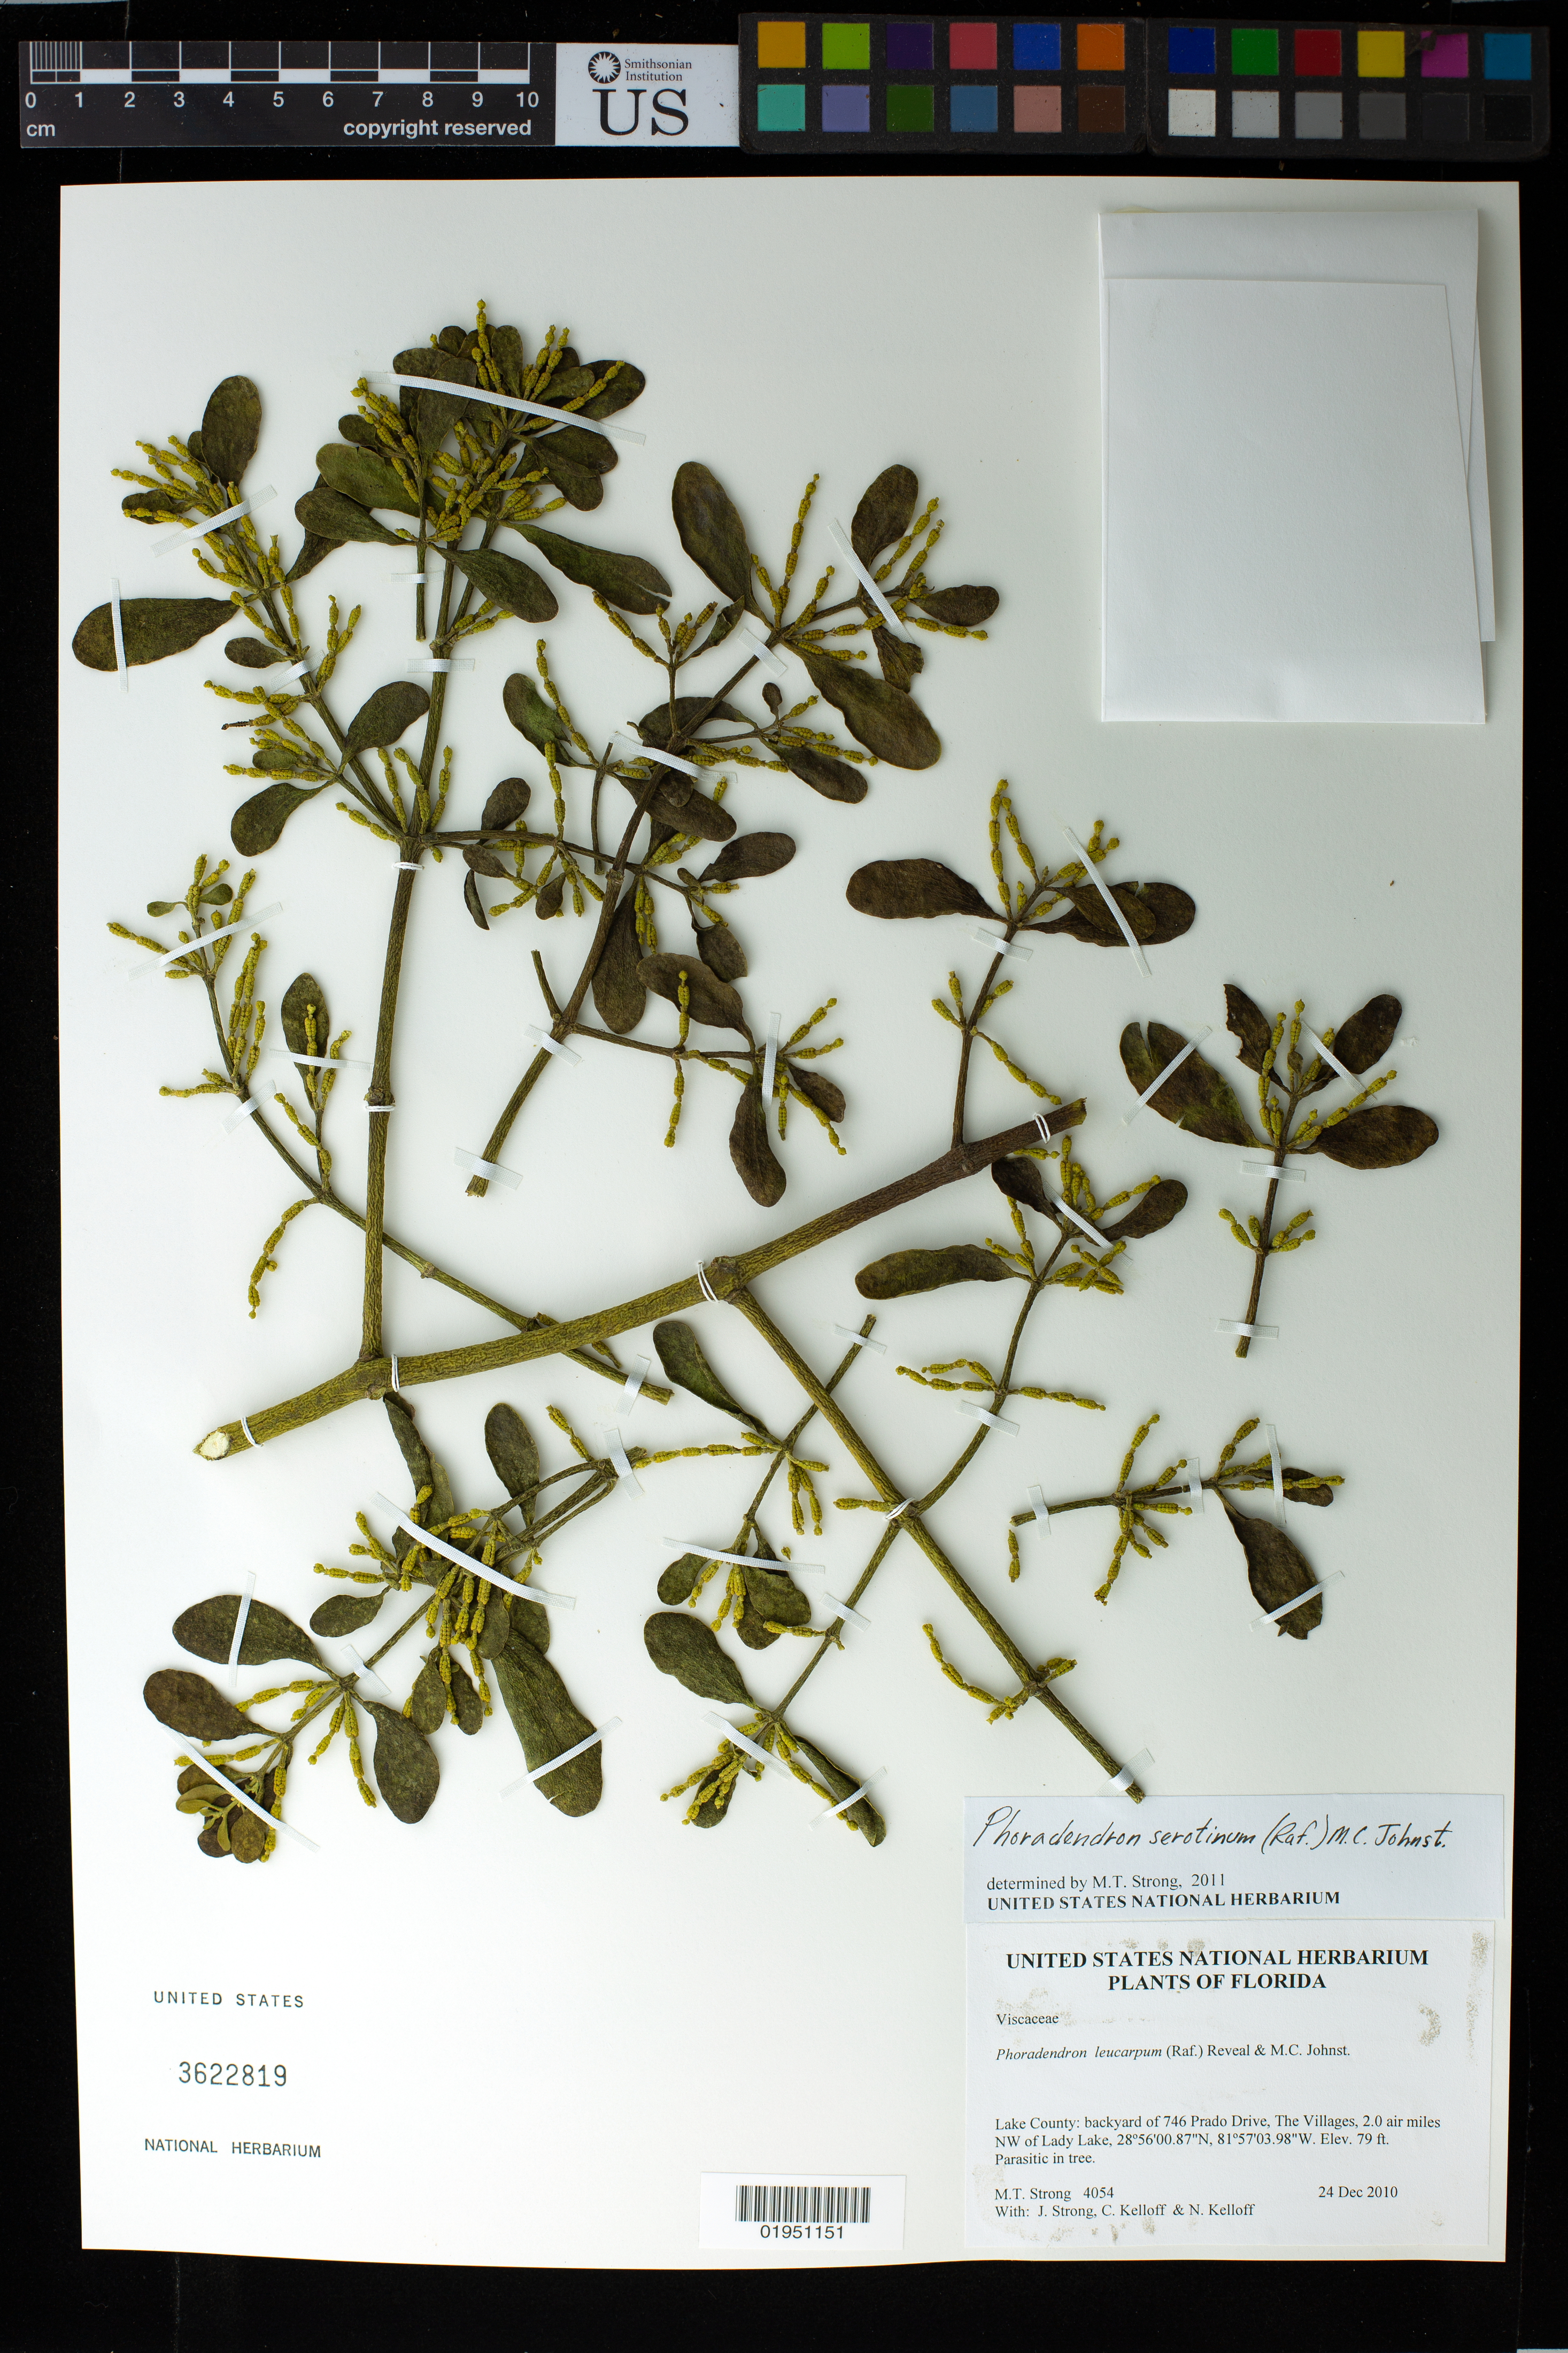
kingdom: Plantae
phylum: Tracheophyta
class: Magnoliopsida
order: Santalales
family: Viscaceae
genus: Phoradendron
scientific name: Phoradendron serotinum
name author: (Raf.) M.C. Johnst.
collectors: M. T. Strong, J. Strong, C. L. Kelloff & N. Kelloff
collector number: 4054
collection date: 2010-12-25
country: United States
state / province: Florida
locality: Lake County: backyard of 749 Prado Drive, the Villages, 2.0 air miles NW of Lady Lake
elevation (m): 24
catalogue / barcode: US 3622819